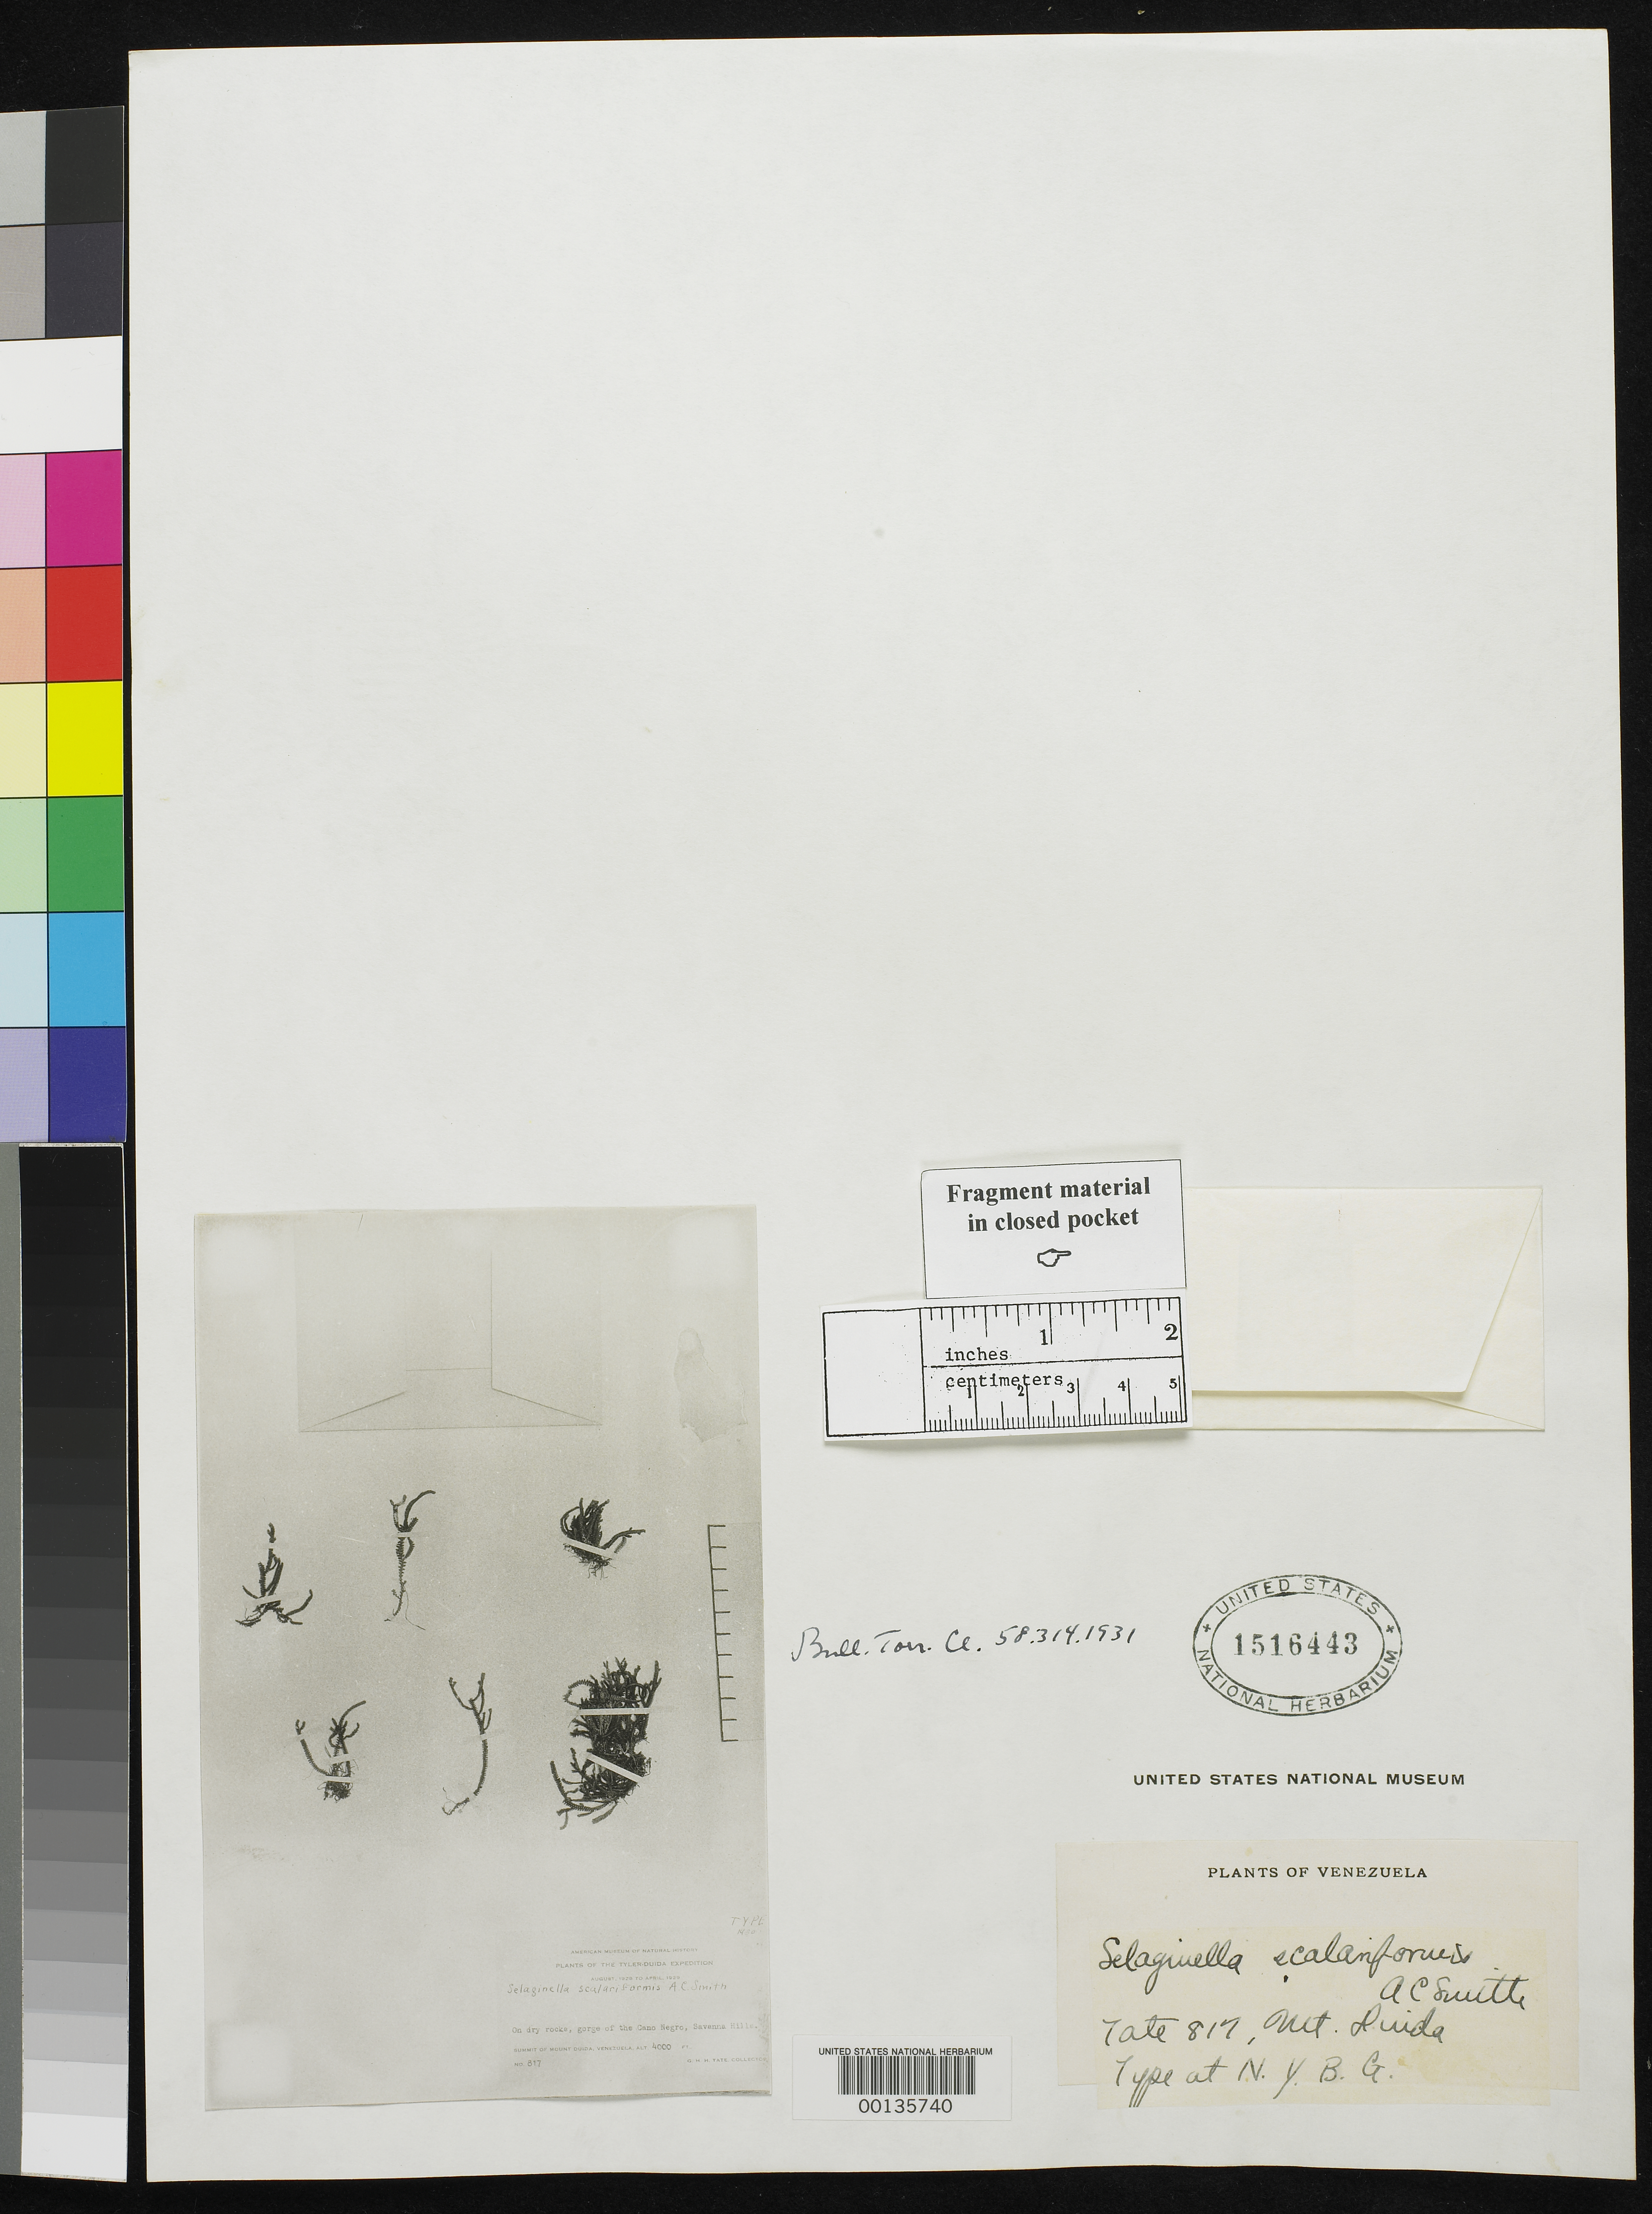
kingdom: Plantae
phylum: Tracheophyta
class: Lycopodiopsida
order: Selaginellales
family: Selaginellaceae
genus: Selaginella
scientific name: Selaginella scalariformis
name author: A.C. Sm.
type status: Type Fragment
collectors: G. H. H.Tate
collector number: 817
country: Venezuela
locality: Mt. Duida.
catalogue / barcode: US 1516443